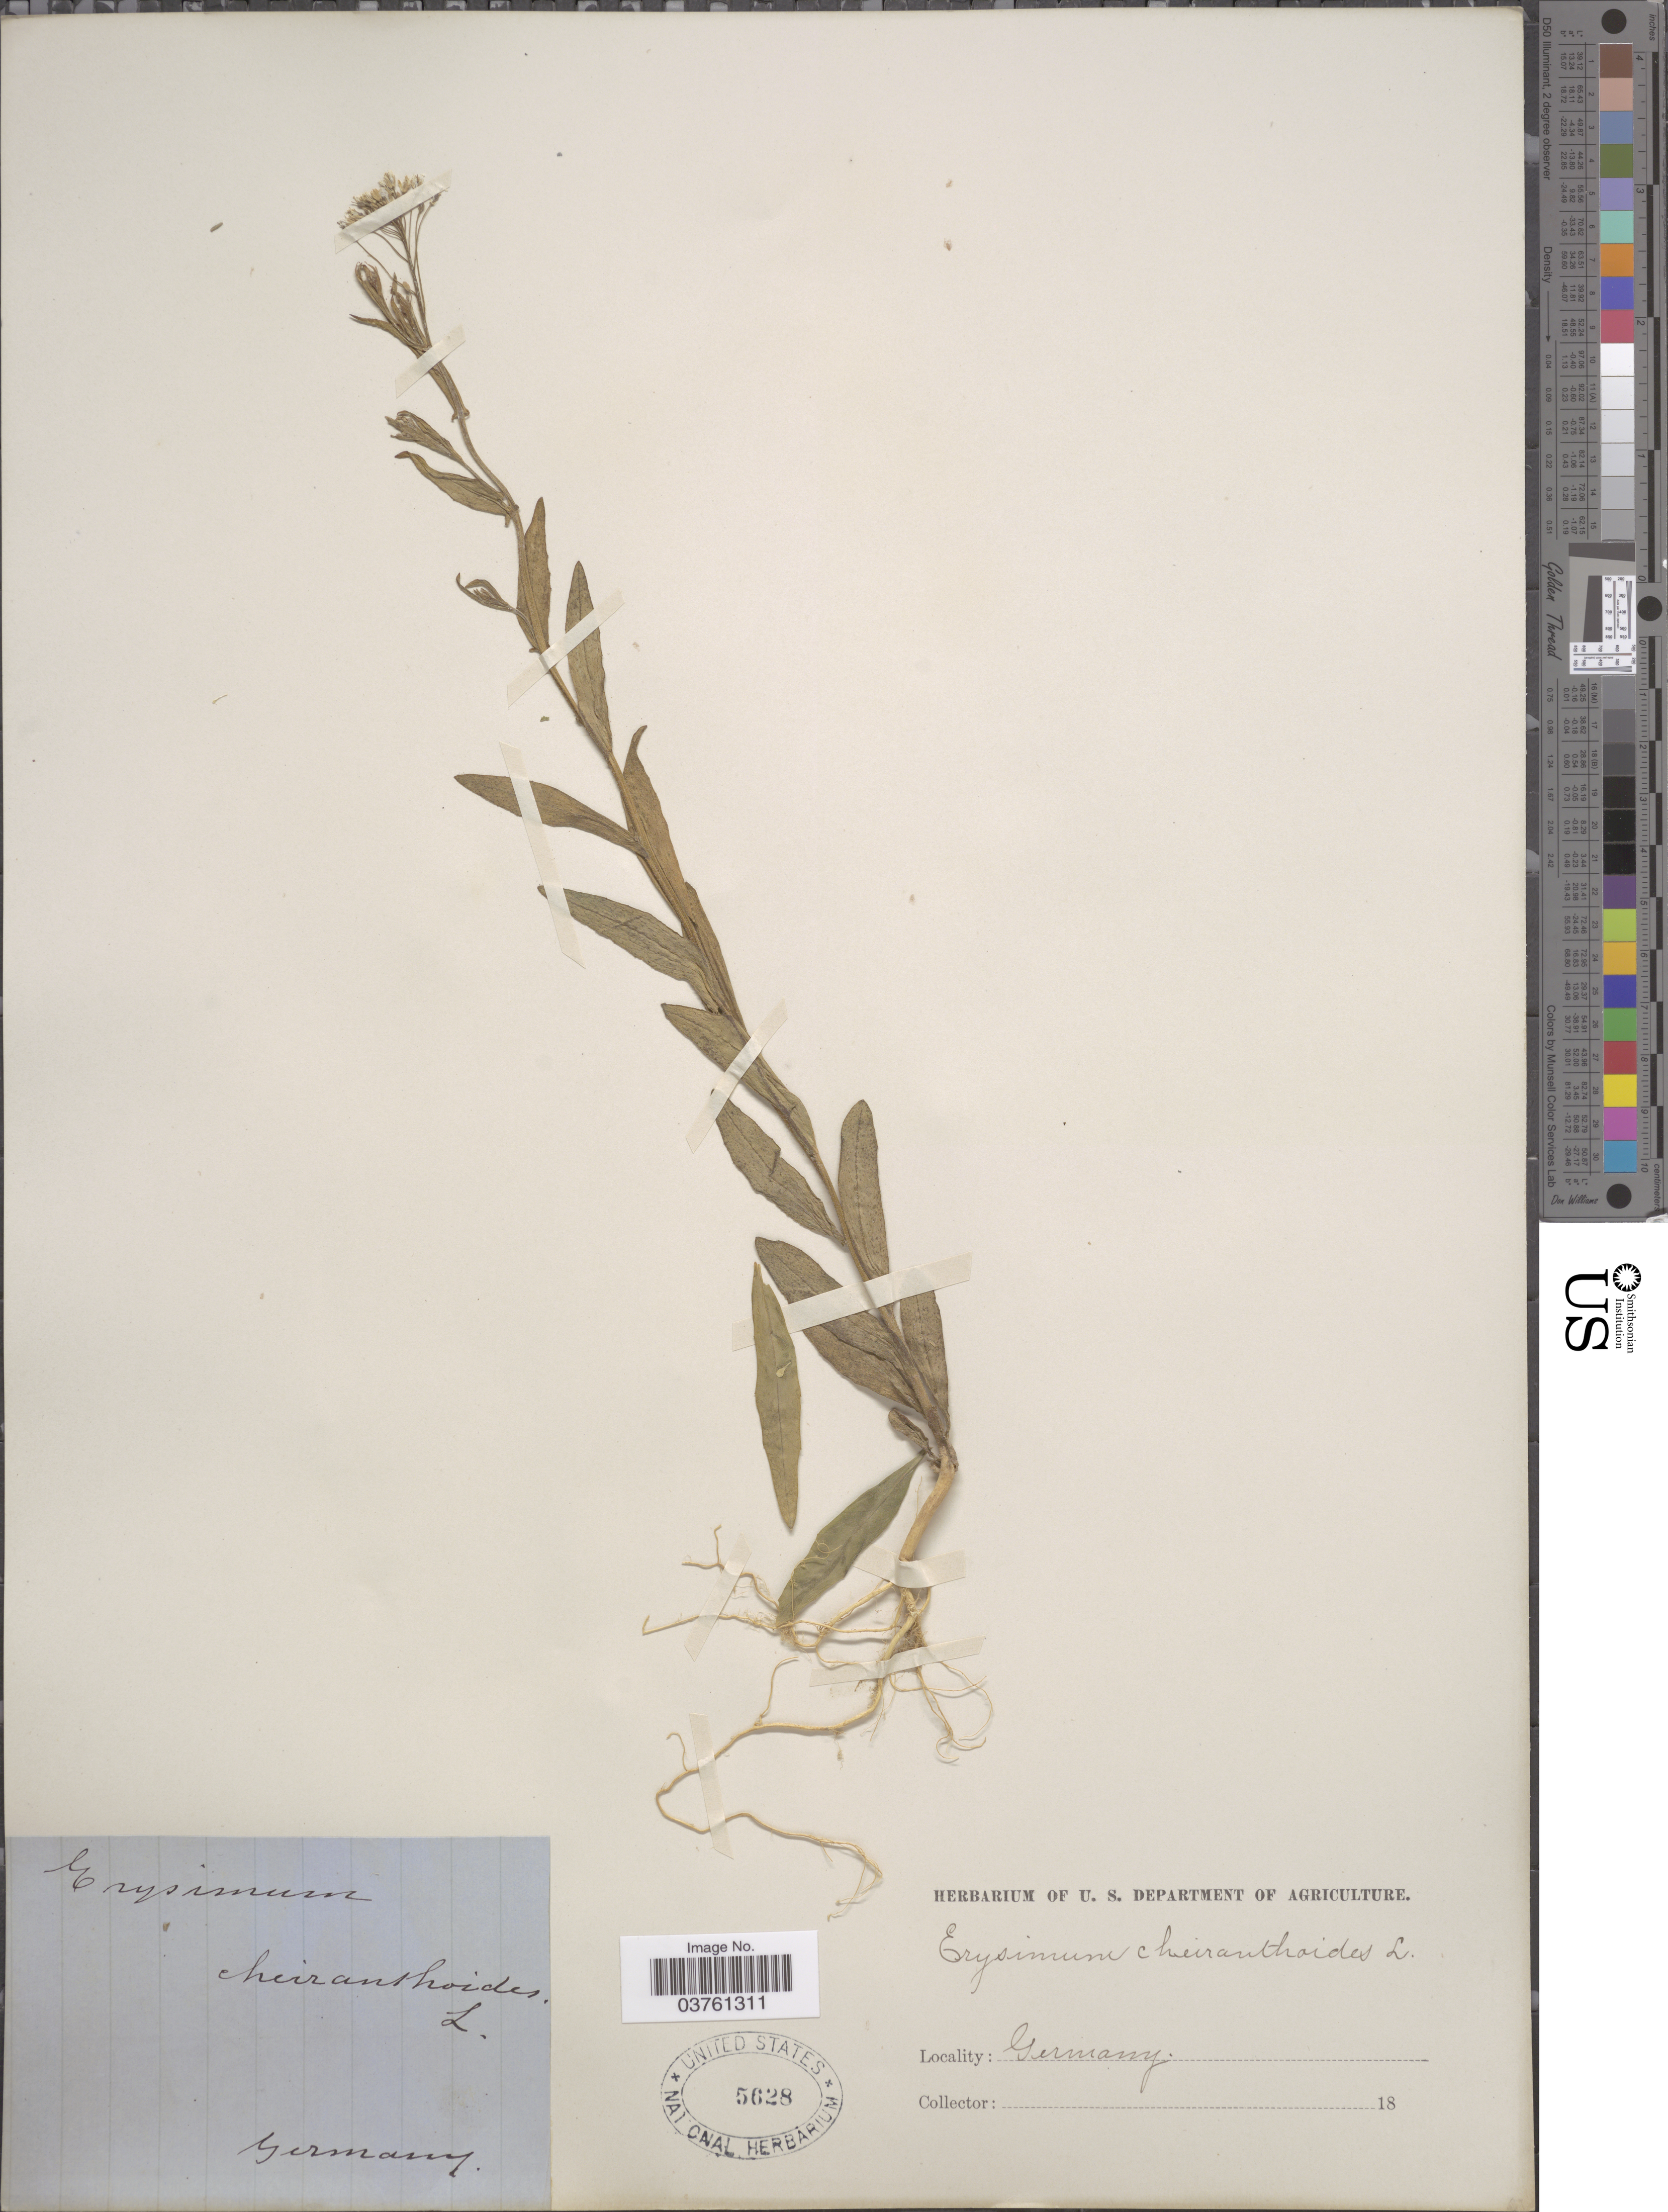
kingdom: Plantae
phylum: Tracheophyta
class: Magnoliopsida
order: Brassicales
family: Brassicaceae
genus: Erysimum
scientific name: Erysimum cheiranthoides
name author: L.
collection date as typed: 18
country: Germany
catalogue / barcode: US 5628